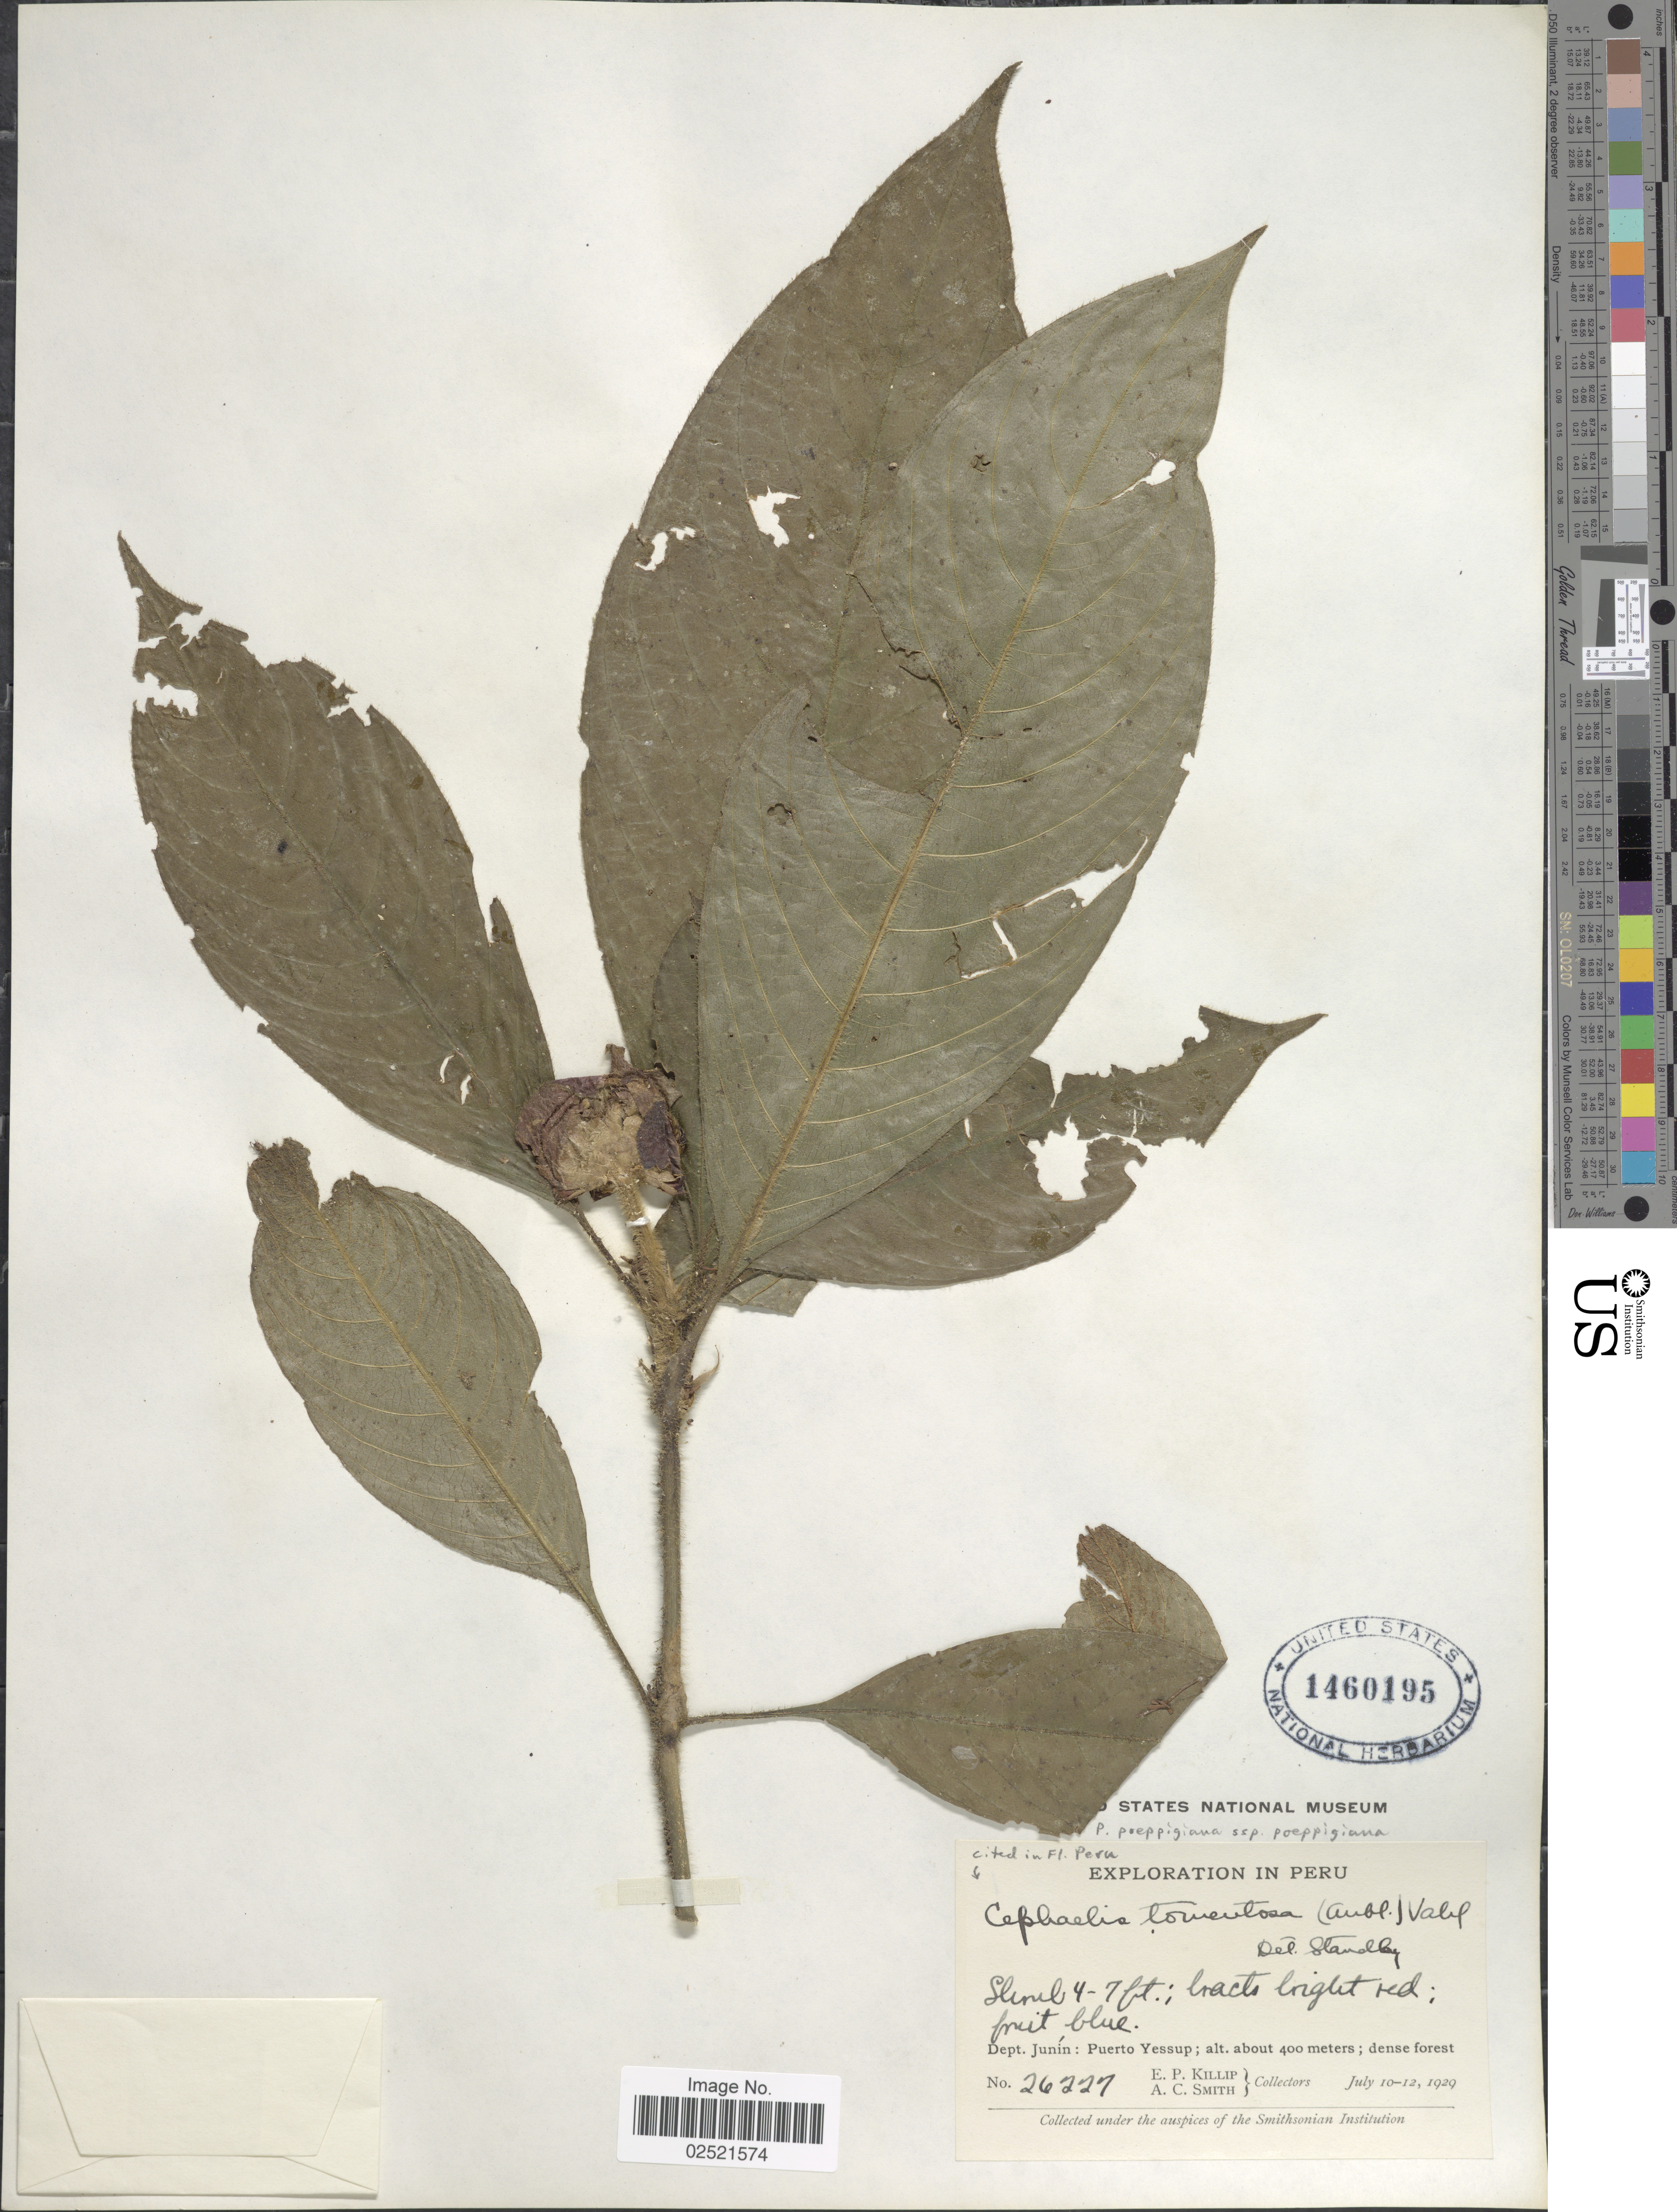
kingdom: Plantae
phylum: Tracheophyta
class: Magnoliopsida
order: Gentianales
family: Rubiaceae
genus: Psychotria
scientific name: Psychotria poeppigiana subsp. poeppigiana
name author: Müll. Arg.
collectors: E. P. Killip & A. C. Smith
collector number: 26227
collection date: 1929-07-10/1929-07-12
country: Peru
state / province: Junín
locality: Puerto Yessup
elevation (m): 400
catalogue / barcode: US 1460195